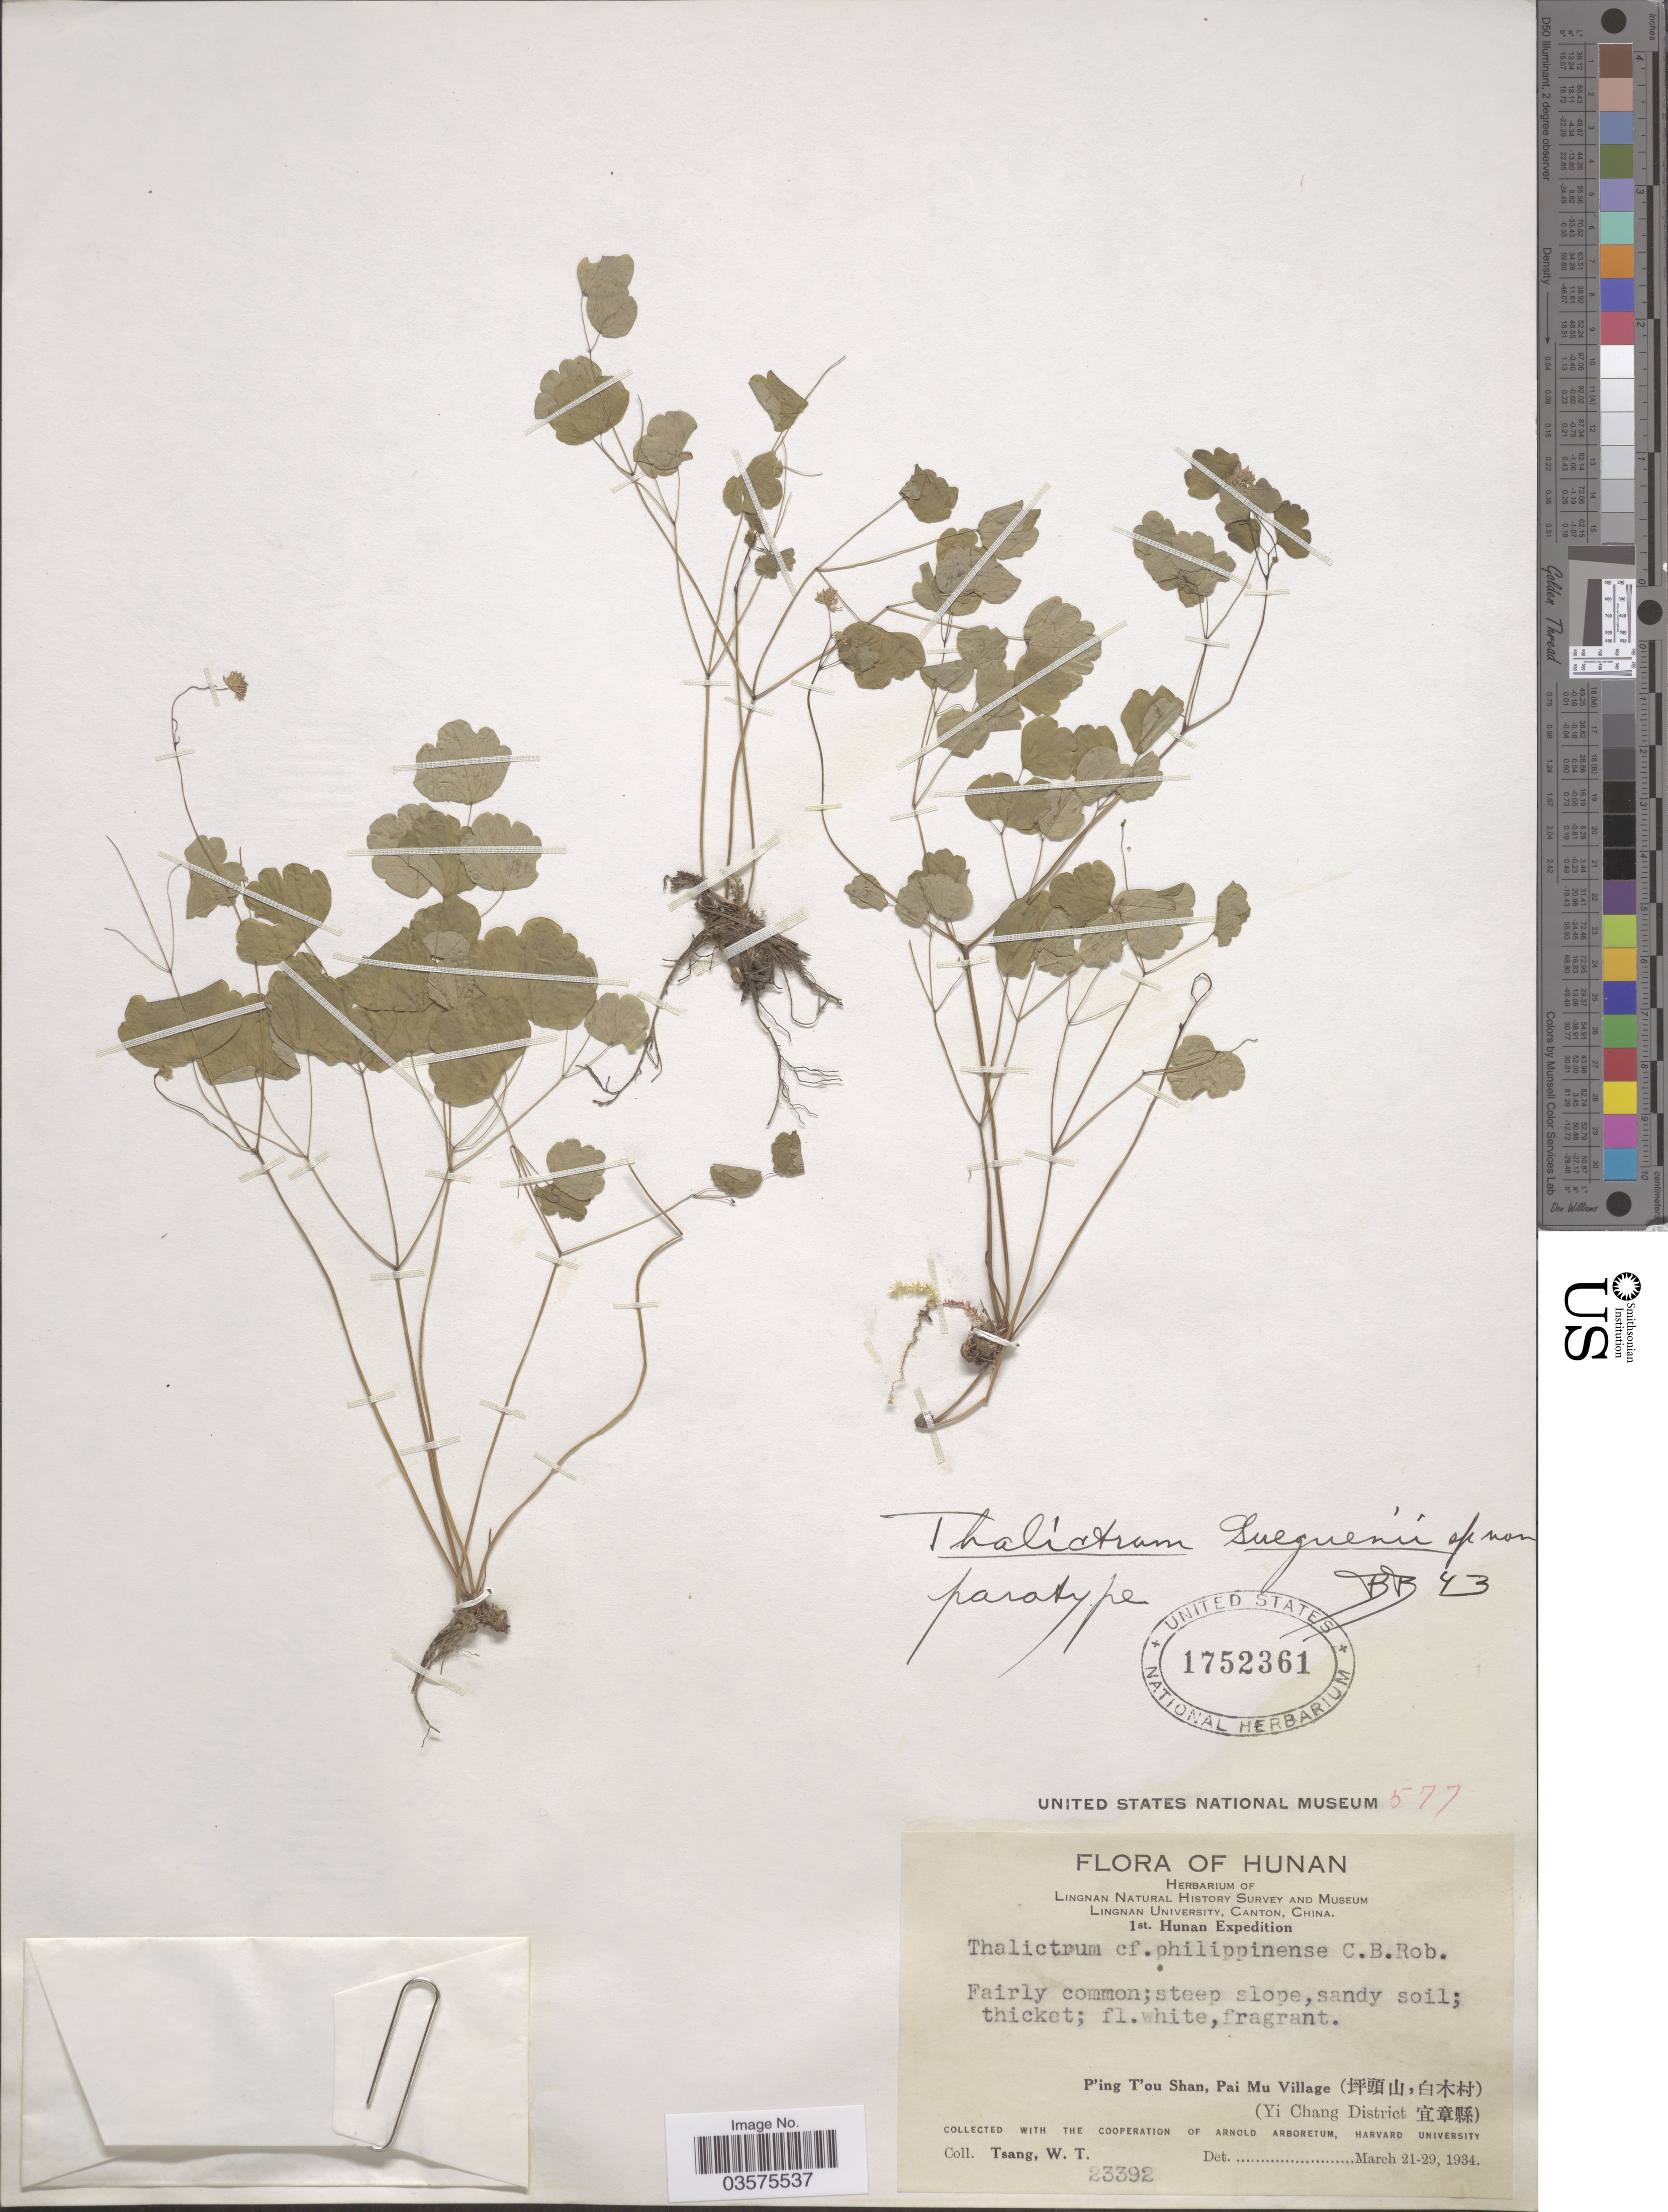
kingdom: Plantae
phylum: Tracheophyta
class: Magnoliopsida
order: Ranunculales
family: Ranunculaceae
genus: Thalictrum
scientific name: Thalictrum guegueniii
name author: B. Boivin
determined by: Boivin, Joseph R. B.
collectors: W. T. Tsang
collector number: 23392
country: China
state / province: Hunan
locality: P'ing T'ou Shan, Pai Mu Village (X) (Yi Chang District X).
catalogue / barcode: US 1752361